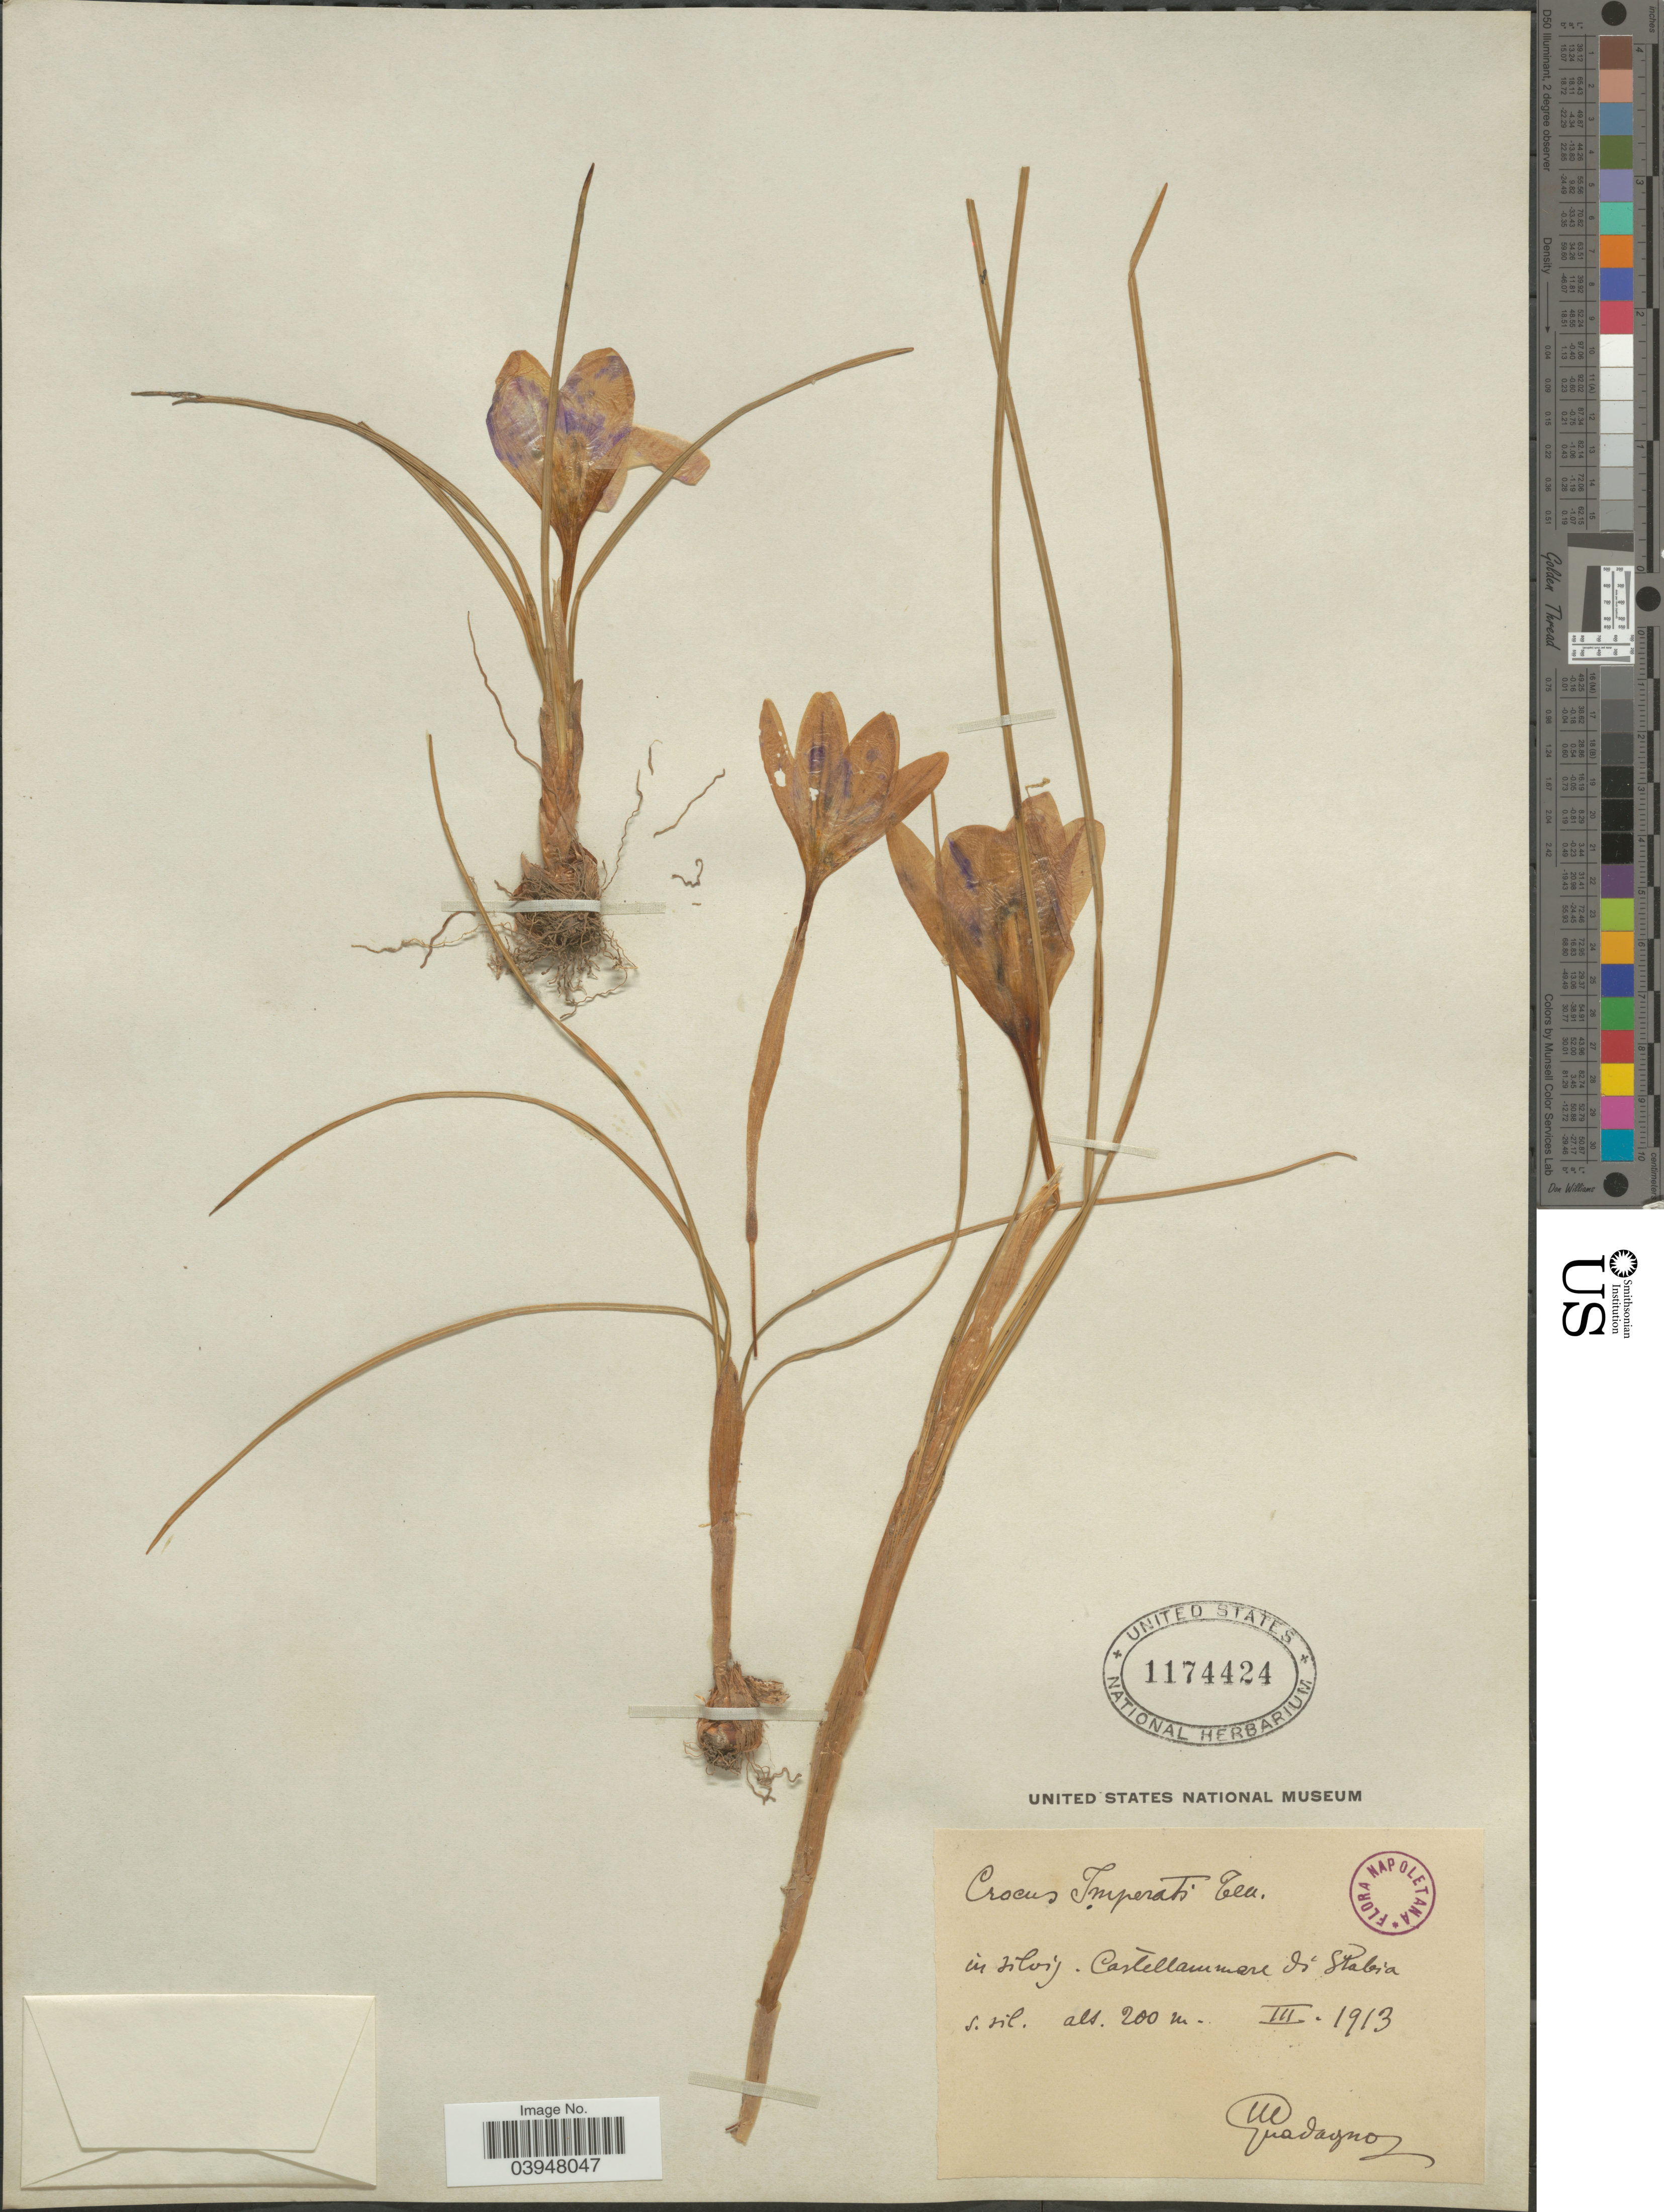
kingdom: Plantae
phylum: Tracheophyta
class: Liliopsida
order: Asparagales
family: Iridaceae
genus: Crocus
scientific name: Crocus imperati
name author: Ten.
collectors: M. Guadagno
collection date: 1913-03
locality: In silvis. Castellammare di Stabia.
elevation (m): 200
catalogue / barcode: US 1174424